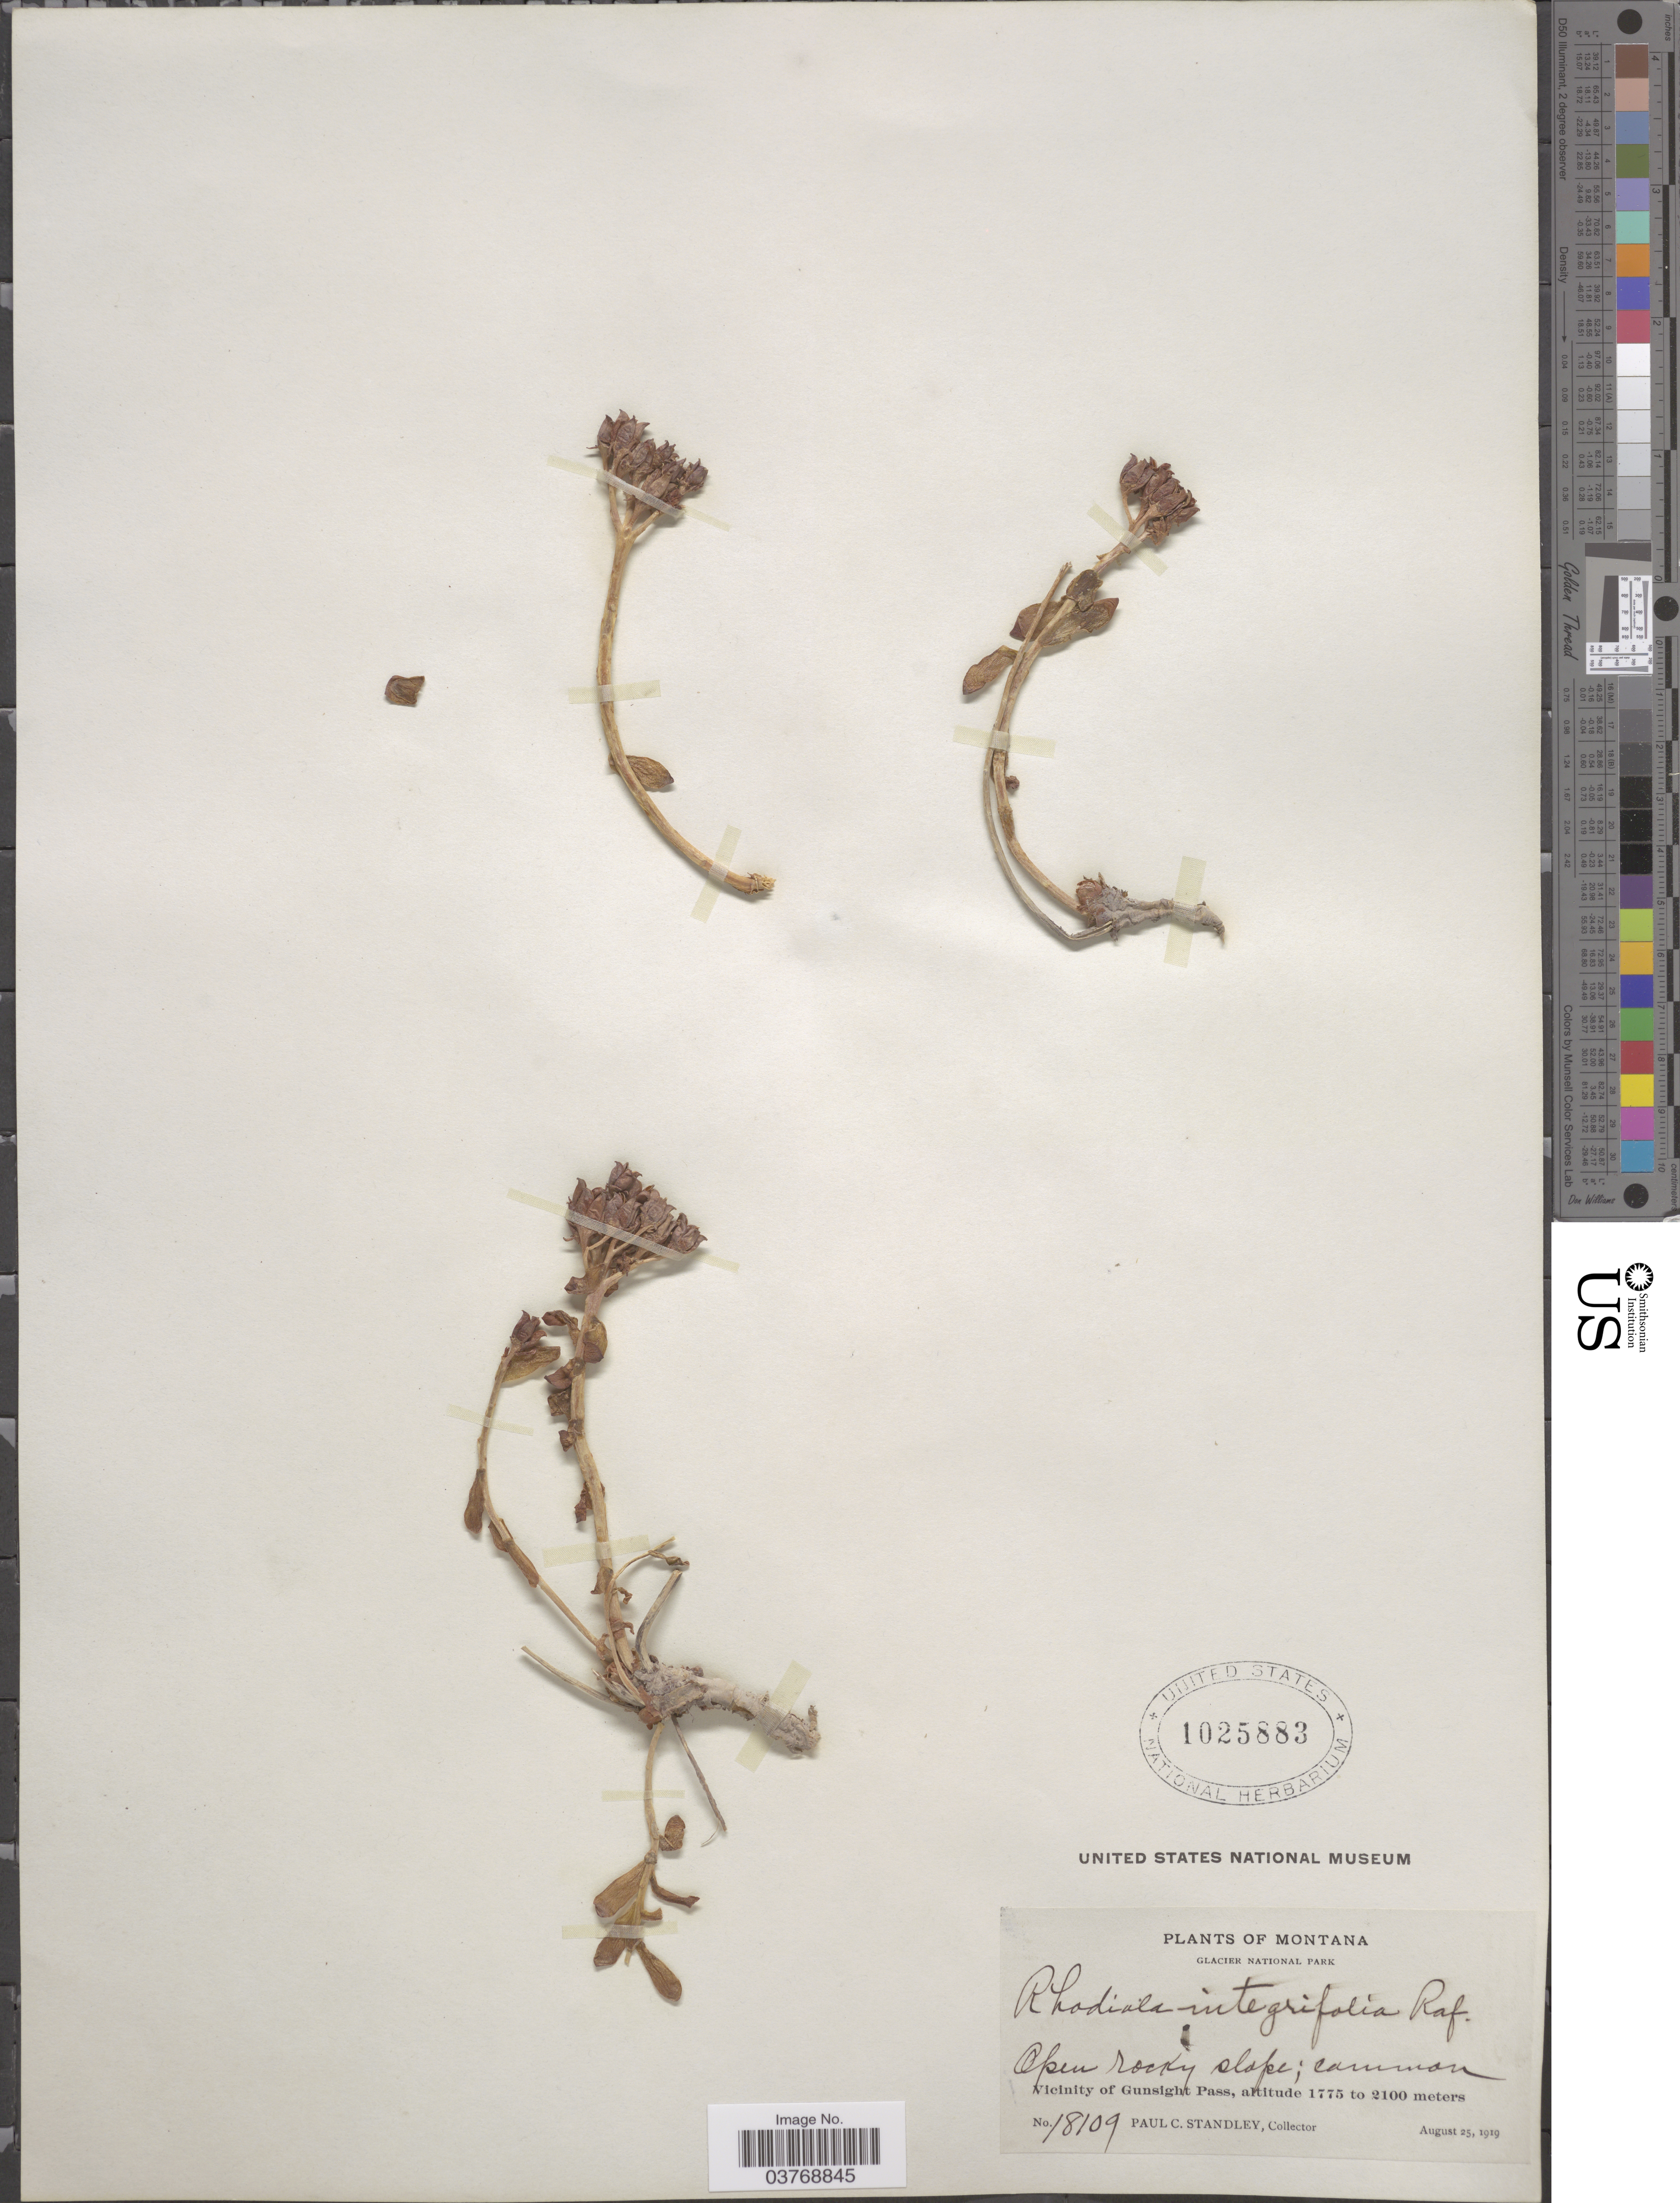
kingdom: Plantae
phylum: Tracheophyta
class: Magnoliopsida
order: Saxifragales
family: Crassulaceae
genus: Rhodiola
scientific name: Rhodiola integrifolia subsp. integrifolia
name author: Raf.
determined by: Strong, Mark T., (BOT), Smithsonian Institution - National Museum of Natural History (UNITED STATES)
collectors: P. C. Standley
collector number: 18109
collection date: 1919-08-25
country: United States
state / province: Montana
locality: Glacier National Park. Vicinity of Gunsight Pass.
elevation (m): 1775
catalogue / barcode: US 1025883